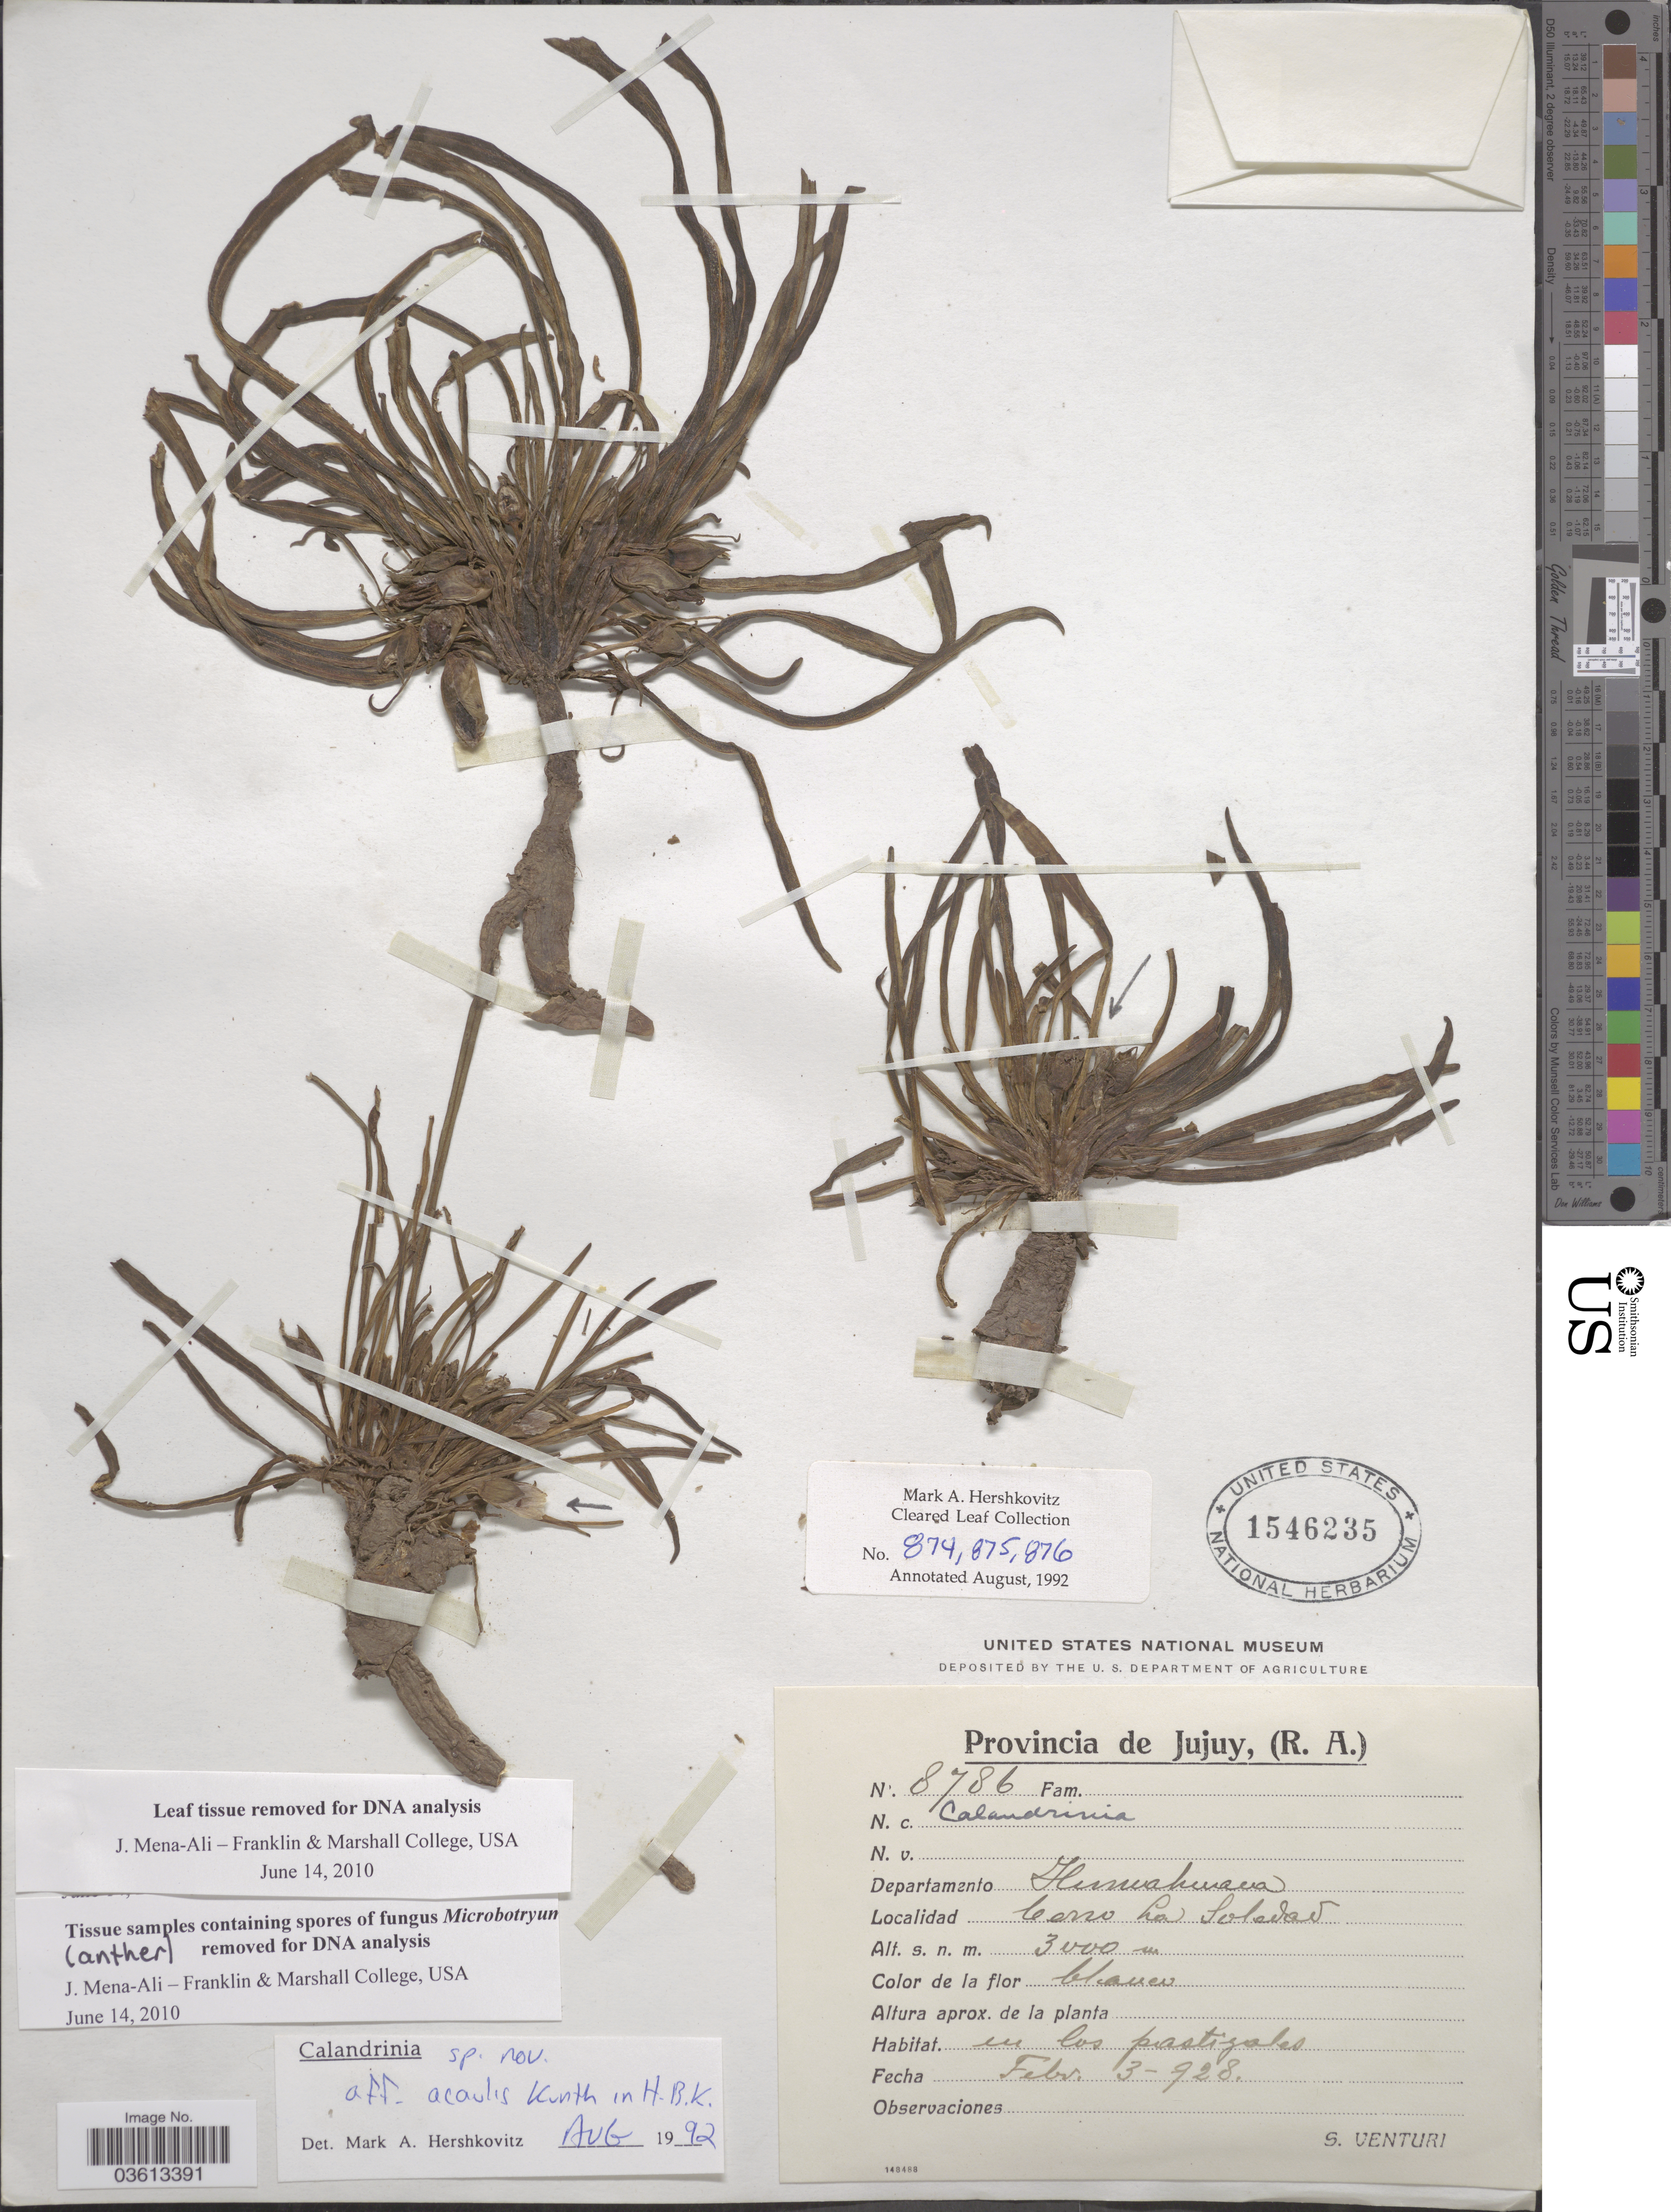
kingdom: Plantae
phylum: Tracheophyta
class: Magnoliopsida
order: Caryophyllales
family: Montiaceae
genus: Calandrinia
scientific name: Calandrinia acaulis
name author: Kunth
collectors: S. Venturi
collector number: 8786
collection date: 1928-02-03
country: Argentina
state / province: Jujuy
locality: Departamento Humahuaca. Cerro La Soledad.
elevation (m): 3000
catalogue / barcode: US 1546235